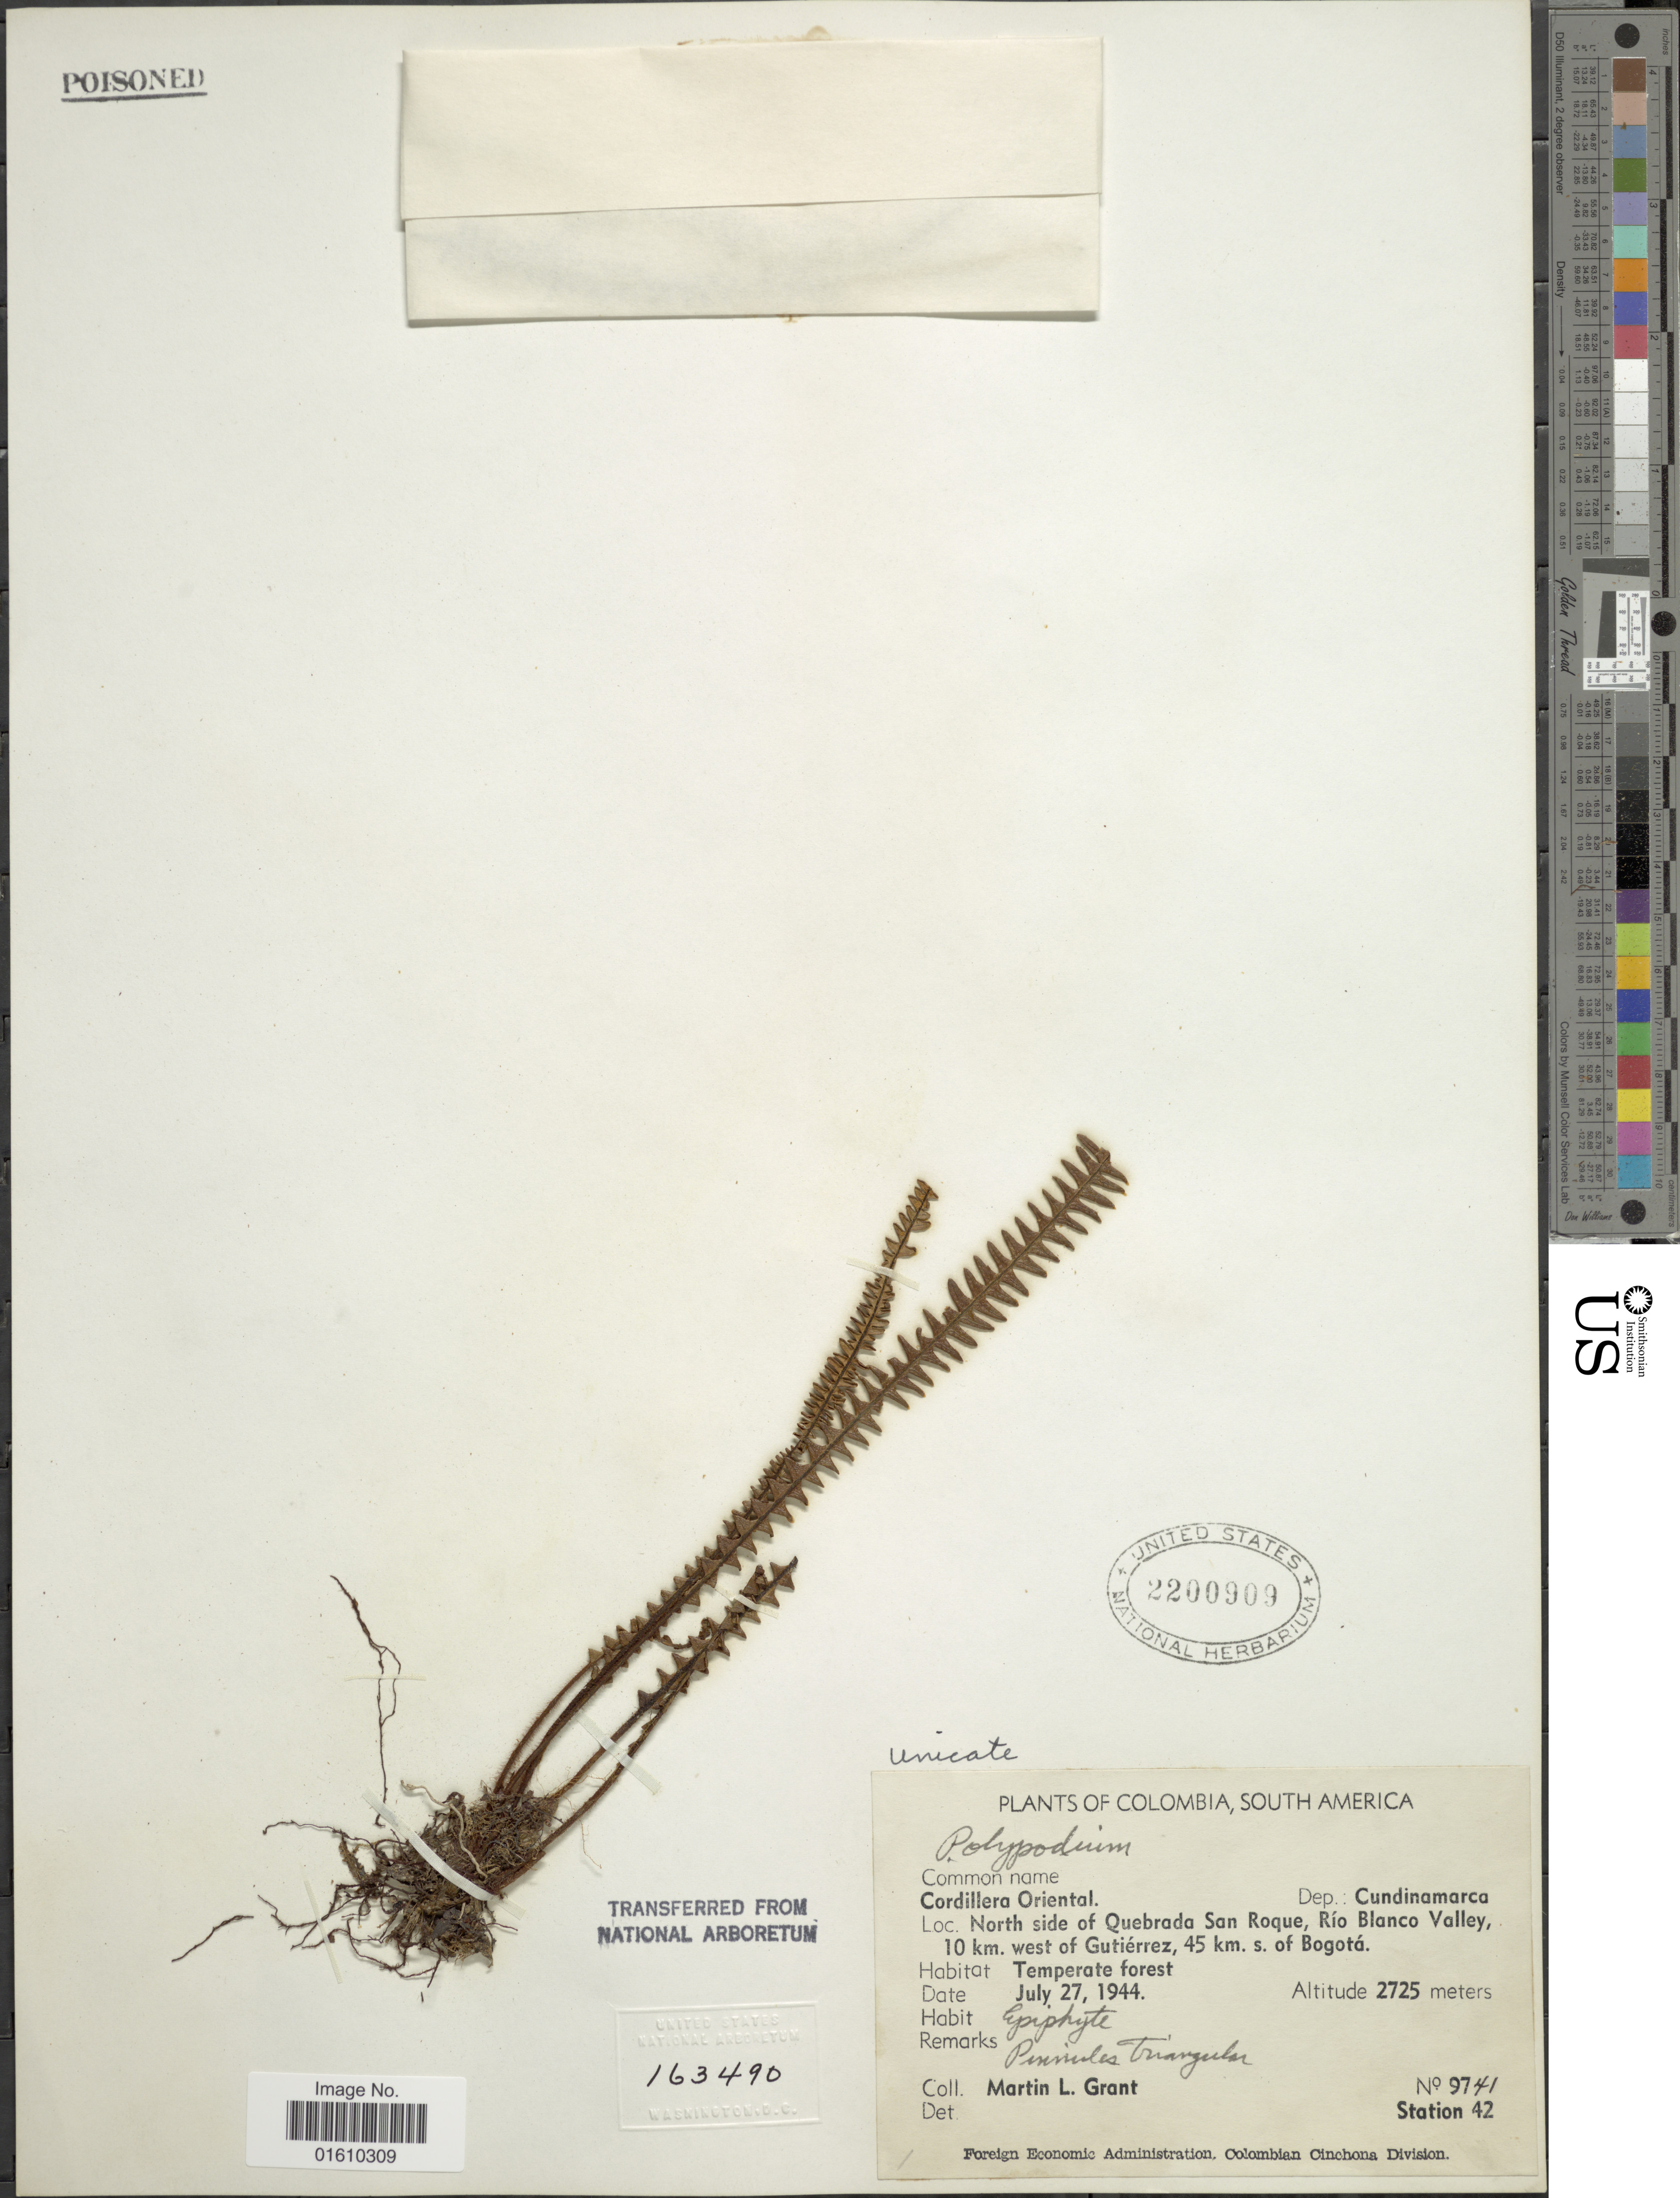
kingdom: Plantae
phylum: Tracheophyta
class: Polypodiopsida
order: Polypodiales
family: Polypodiaceae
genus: Melpomene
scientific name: Melpomene sp.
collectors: M. L. Grant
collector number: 9741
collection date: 1944-07-27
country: Colombia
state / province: Cundinamarca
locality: Cordillera Oriental, North side of Quebrada San Roque, Río Blanco Valley, 10 km. west of Gutiérrez, 45 km. s. of Bogotá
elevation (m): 2725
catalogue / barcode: US 2200909